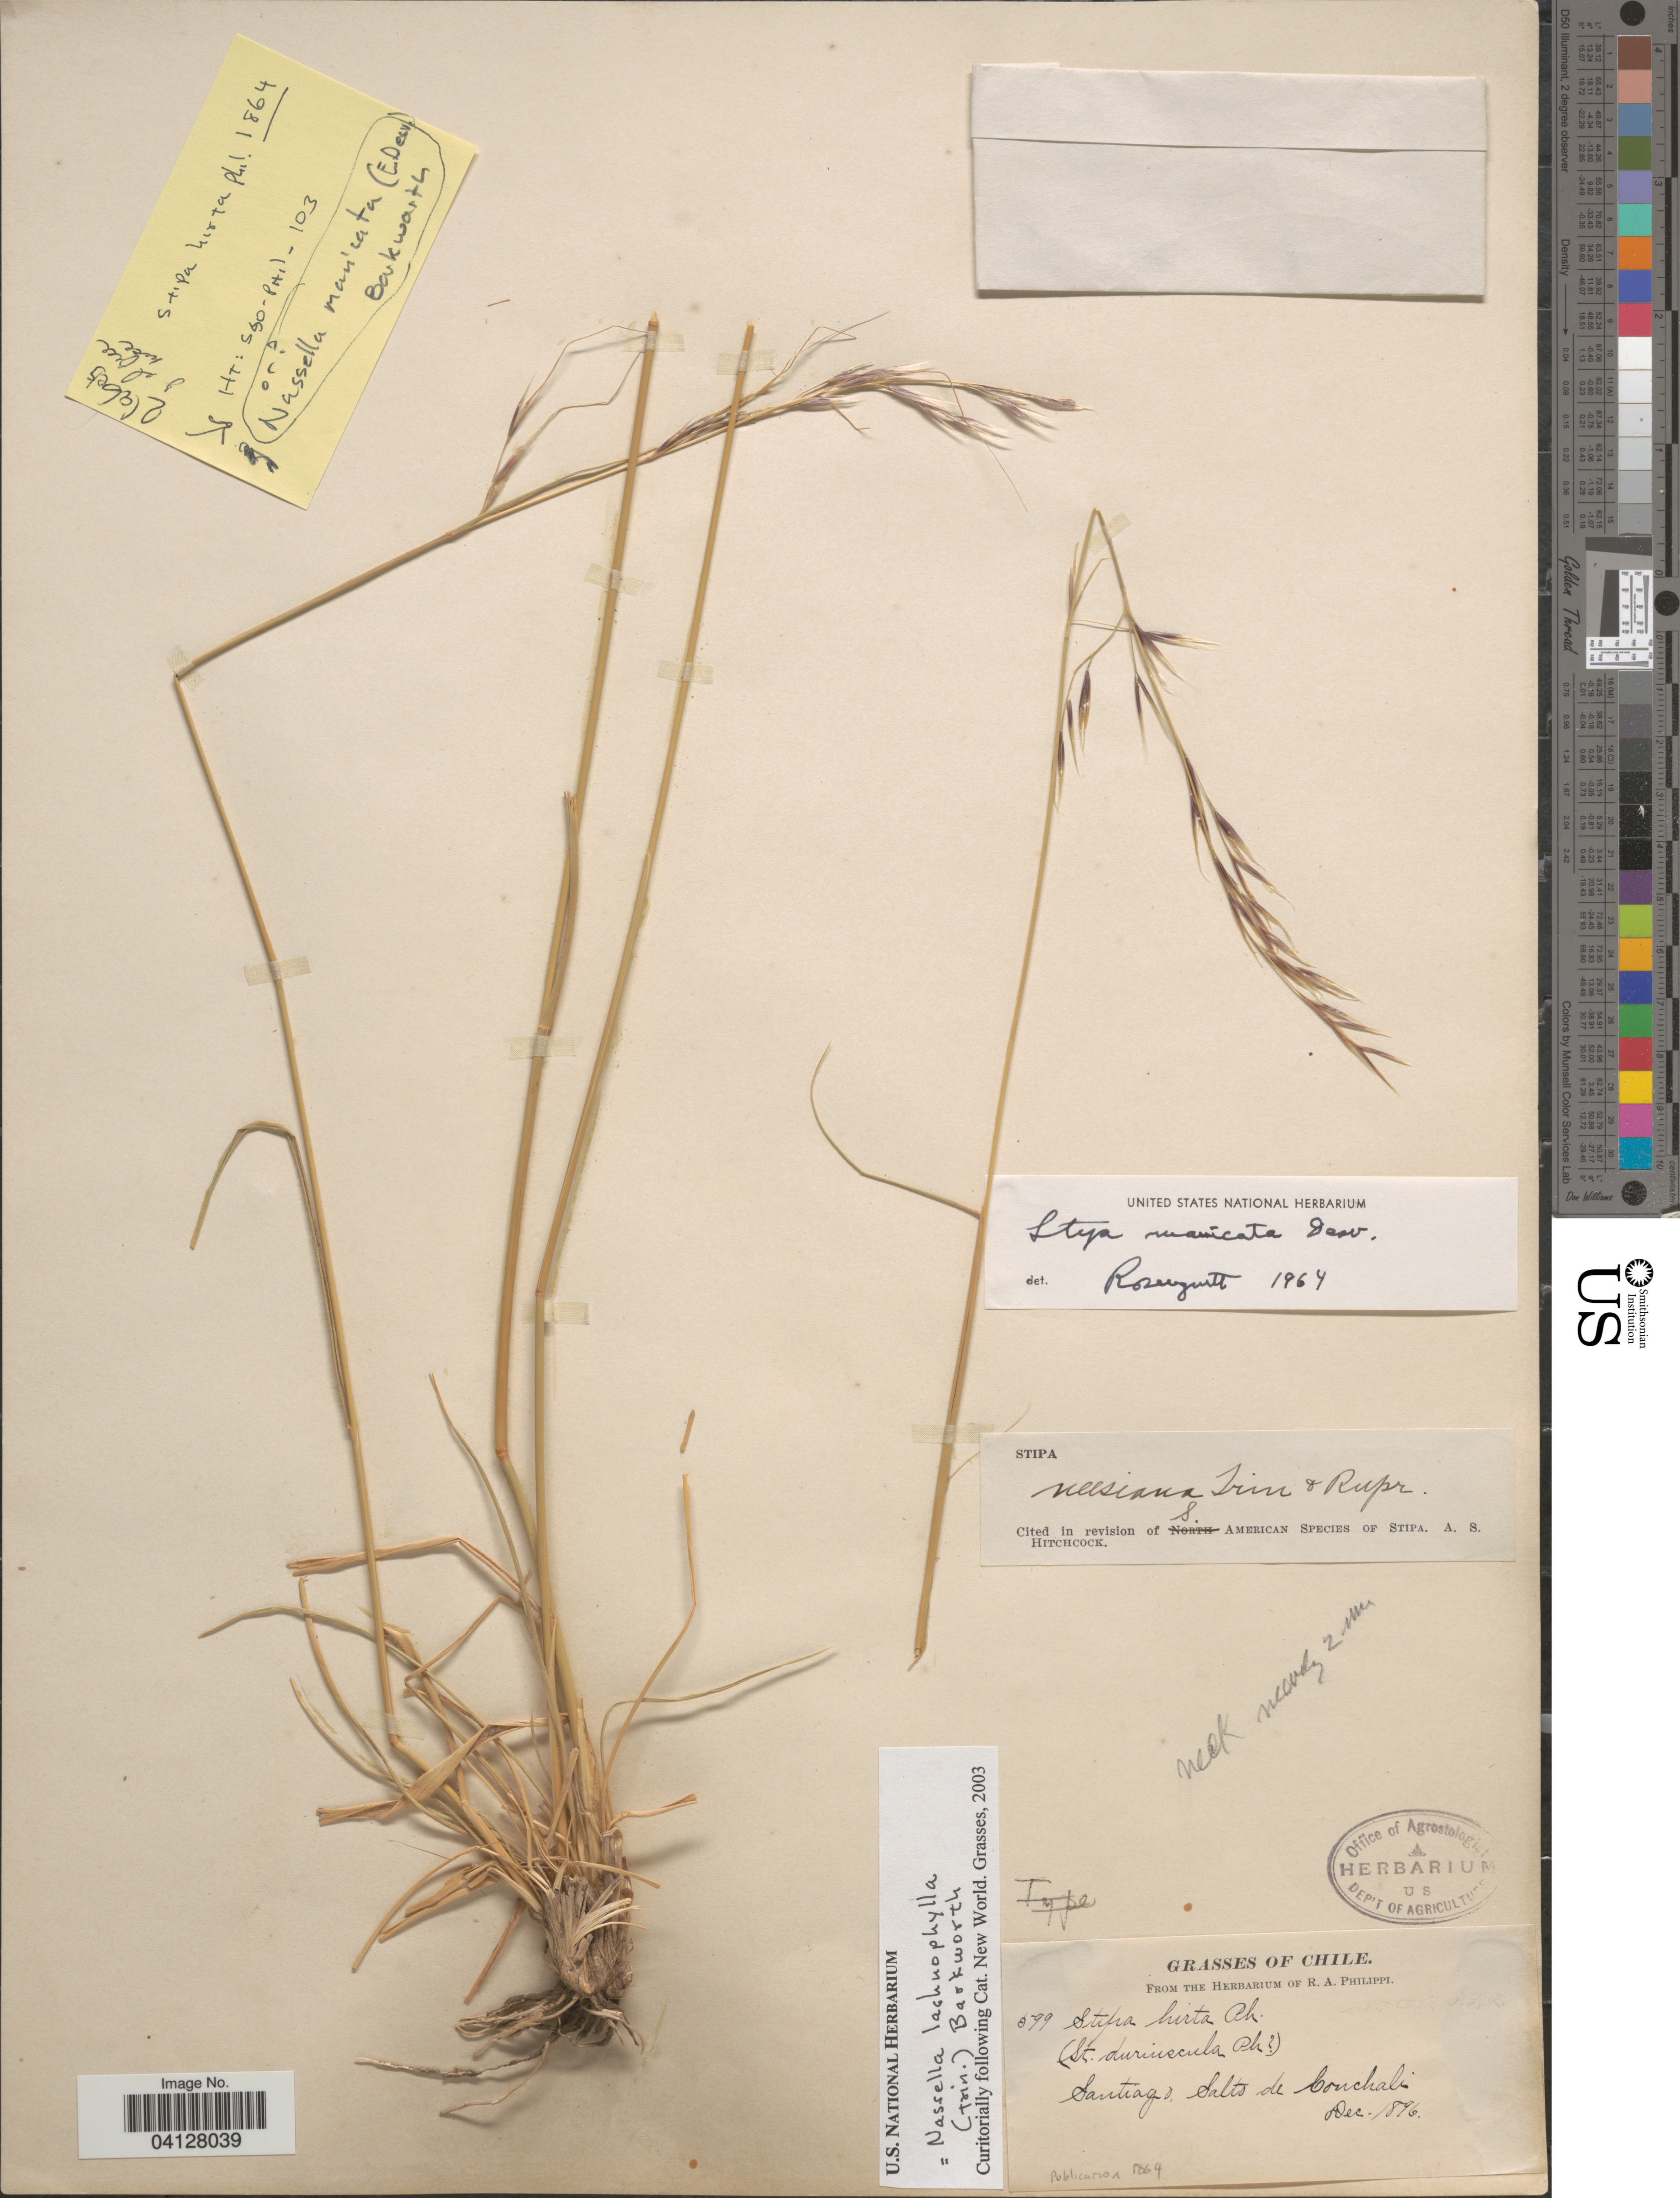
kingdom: Plantae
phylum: Tracheophyta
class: Liliopsida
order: Poales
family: Poaceae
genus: Nassella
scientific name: Nassella lachnophylla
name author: (Trin.) Barkworth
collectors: ex. herb. R.A. Philippi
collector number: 599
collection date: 1896-12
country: Chile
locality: Santiago, Salto de Conchali.